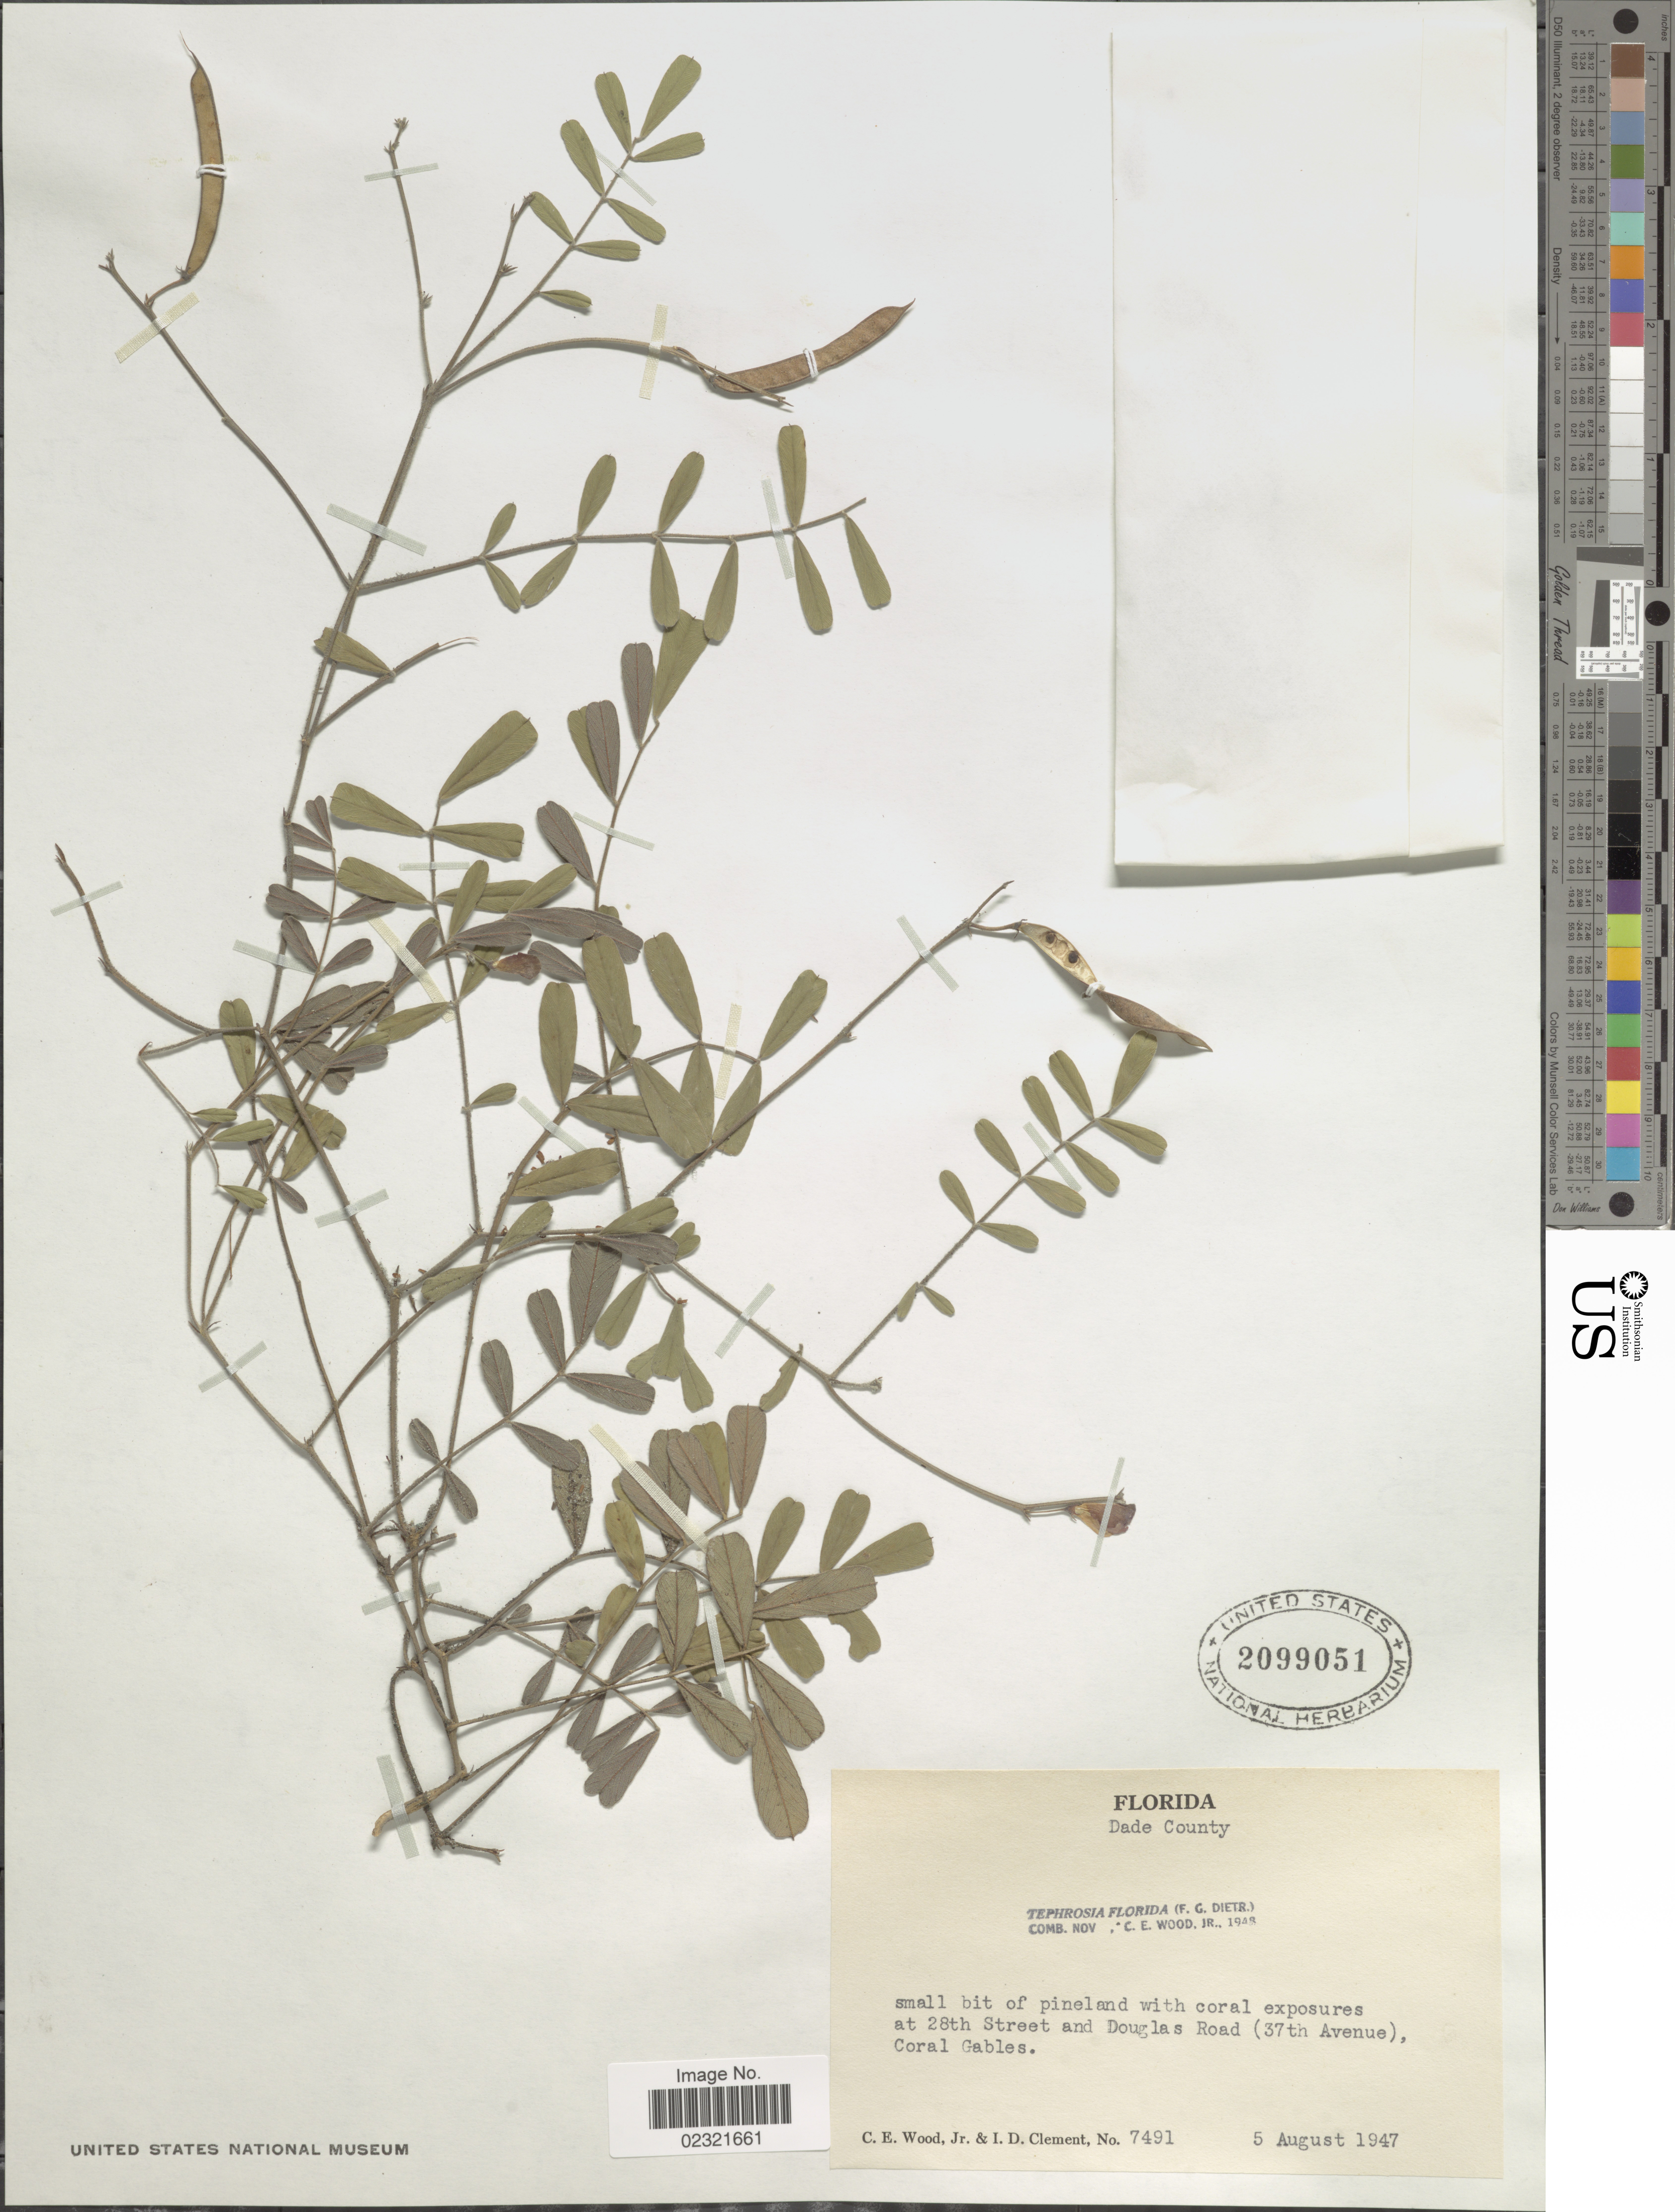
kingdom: Plantae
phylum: Tracheophyta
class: Magnoliopsida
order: Fabales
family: Fabaceae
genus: Tephrosia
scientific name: Tephrosia florida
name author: (Dietr.) C.E. Wood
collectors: C. Wood & I. Clement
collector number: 7491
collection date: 1947-08-05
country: United States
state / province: Florida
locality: Dade County, small bit of pineland with coral exposures at 28th Street and Douglas Road (37th Avenue), Coral Gables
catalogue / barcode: US 2099051